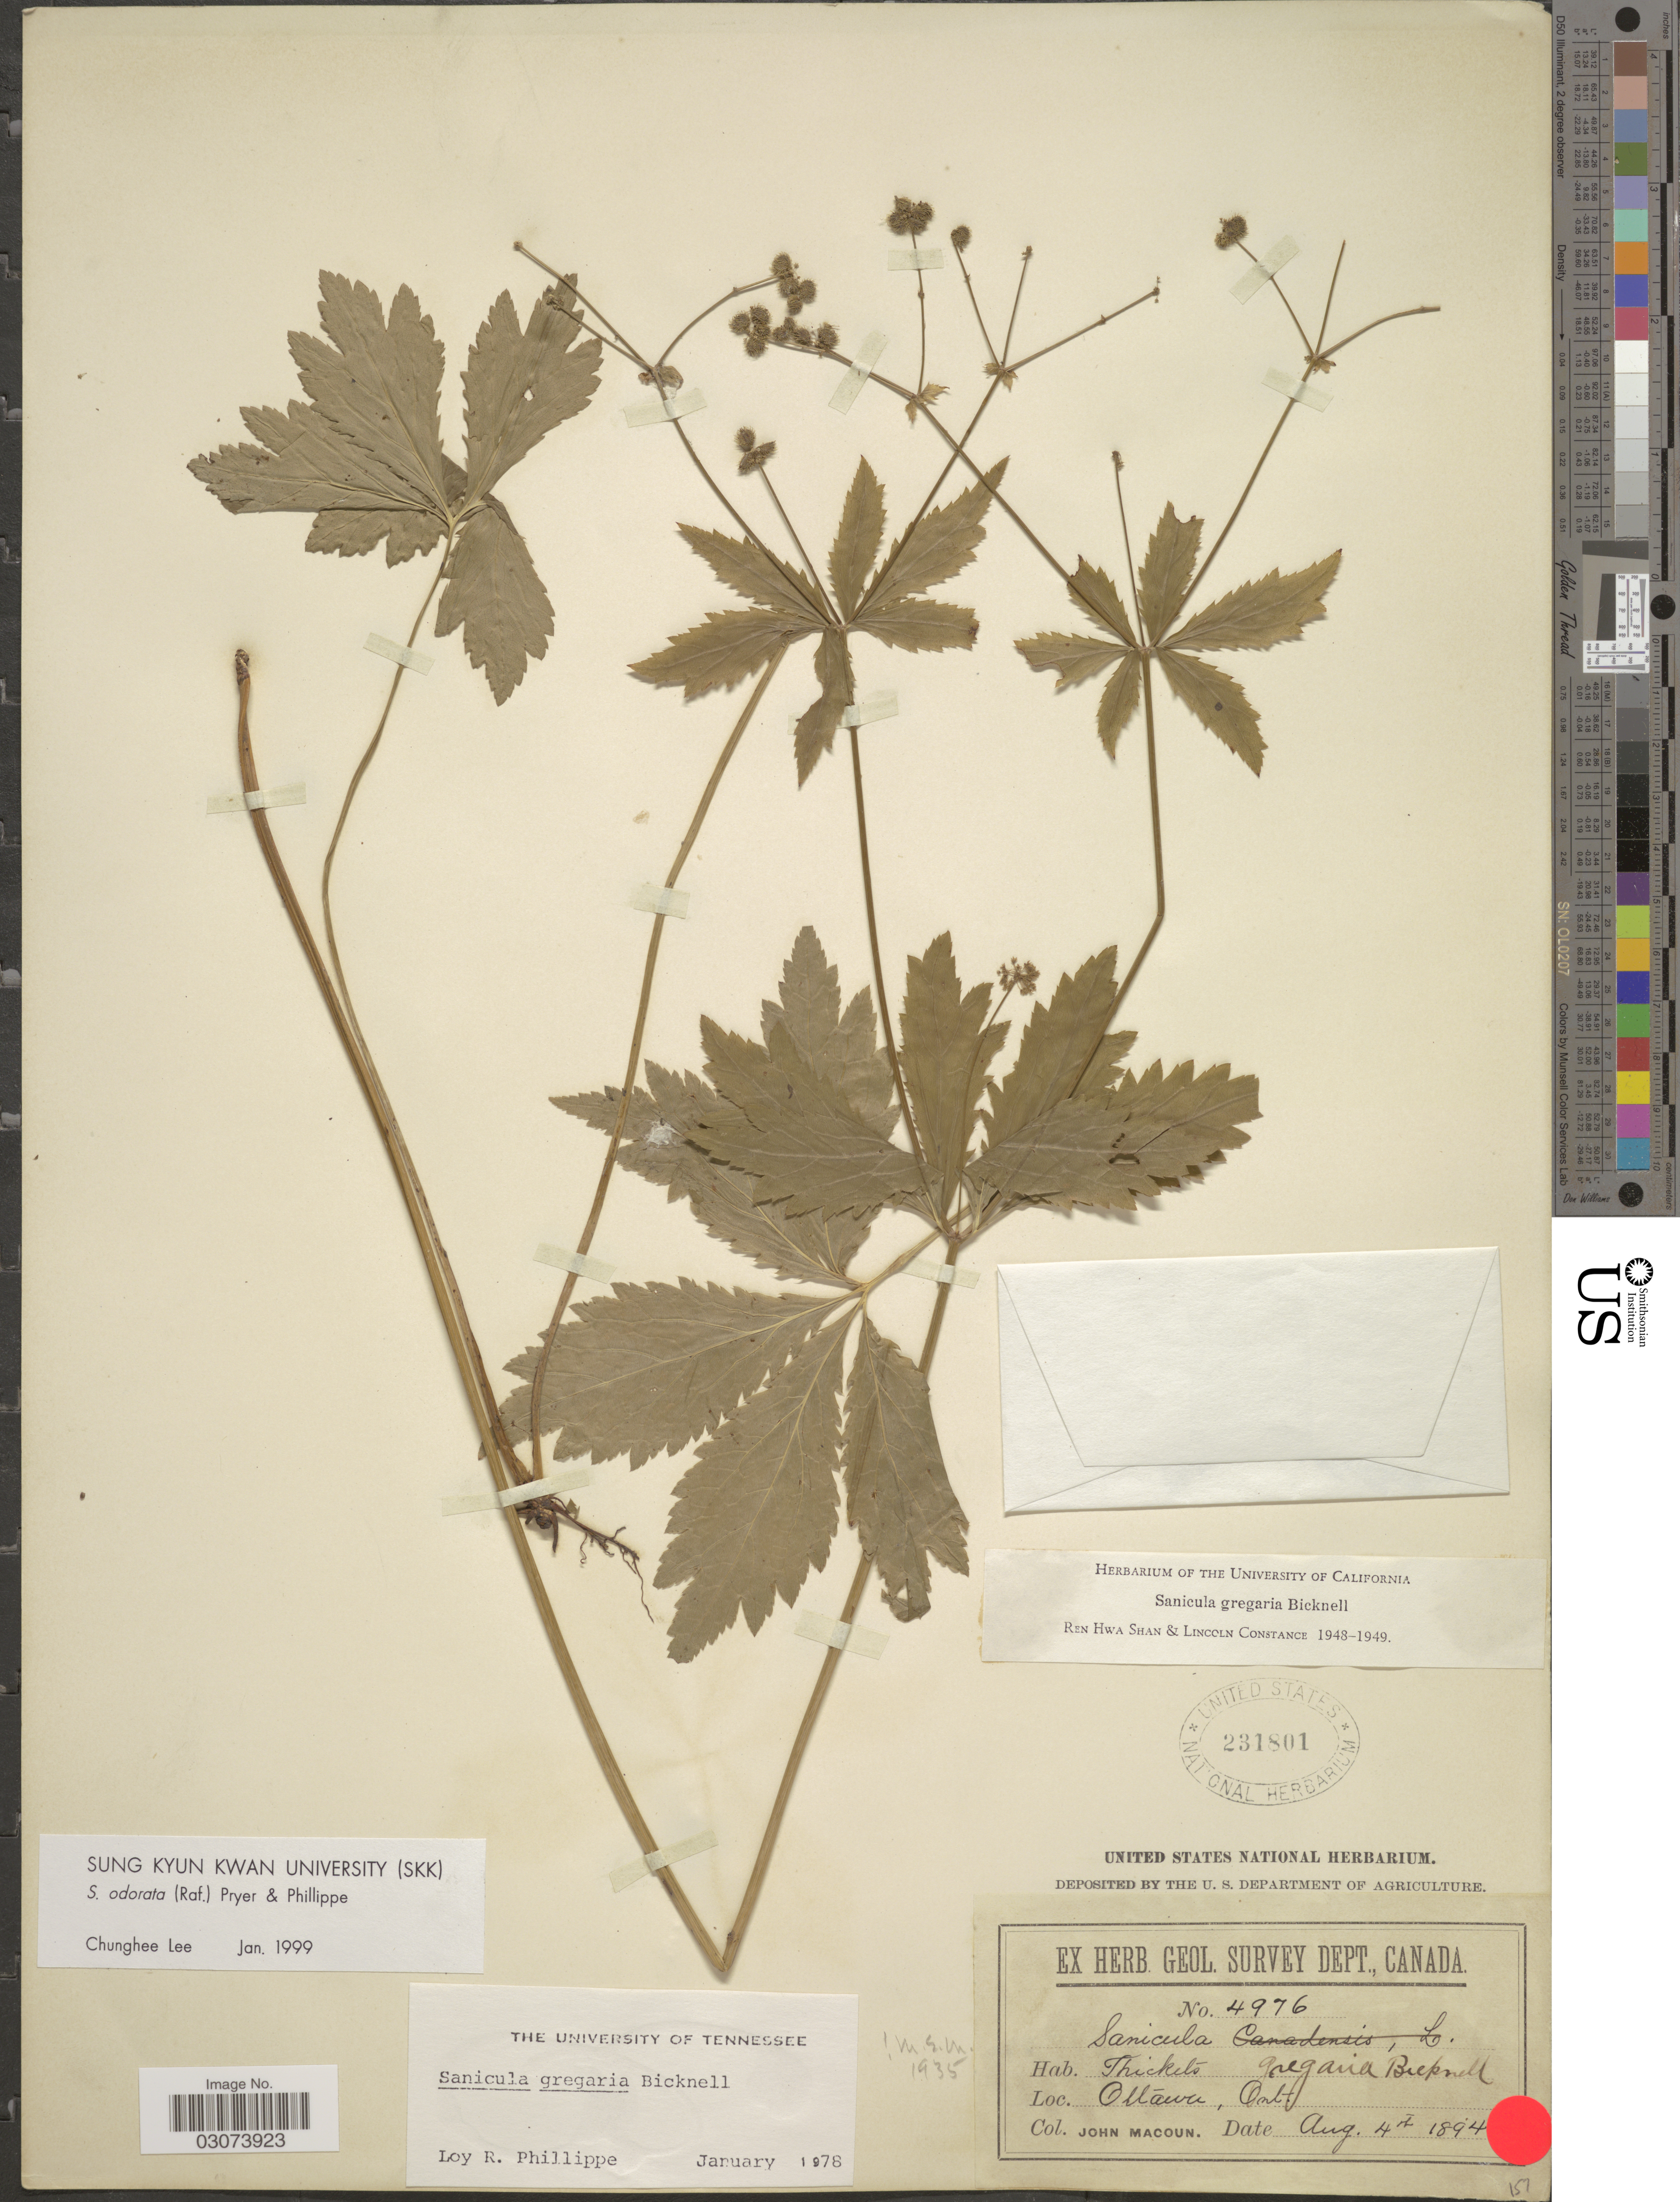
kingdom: Plantae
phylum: Tracheophyta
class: Magnoliopsida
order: Apiales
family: Apiaceae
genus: Sanicula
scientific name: Sanicula odorata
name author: (Raf.) Pryer & Phillippe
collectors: J. Macoun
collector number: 4976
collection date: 1894-08-04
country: Canada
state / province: Ontario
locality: Ottawa.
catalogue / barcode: US 231801